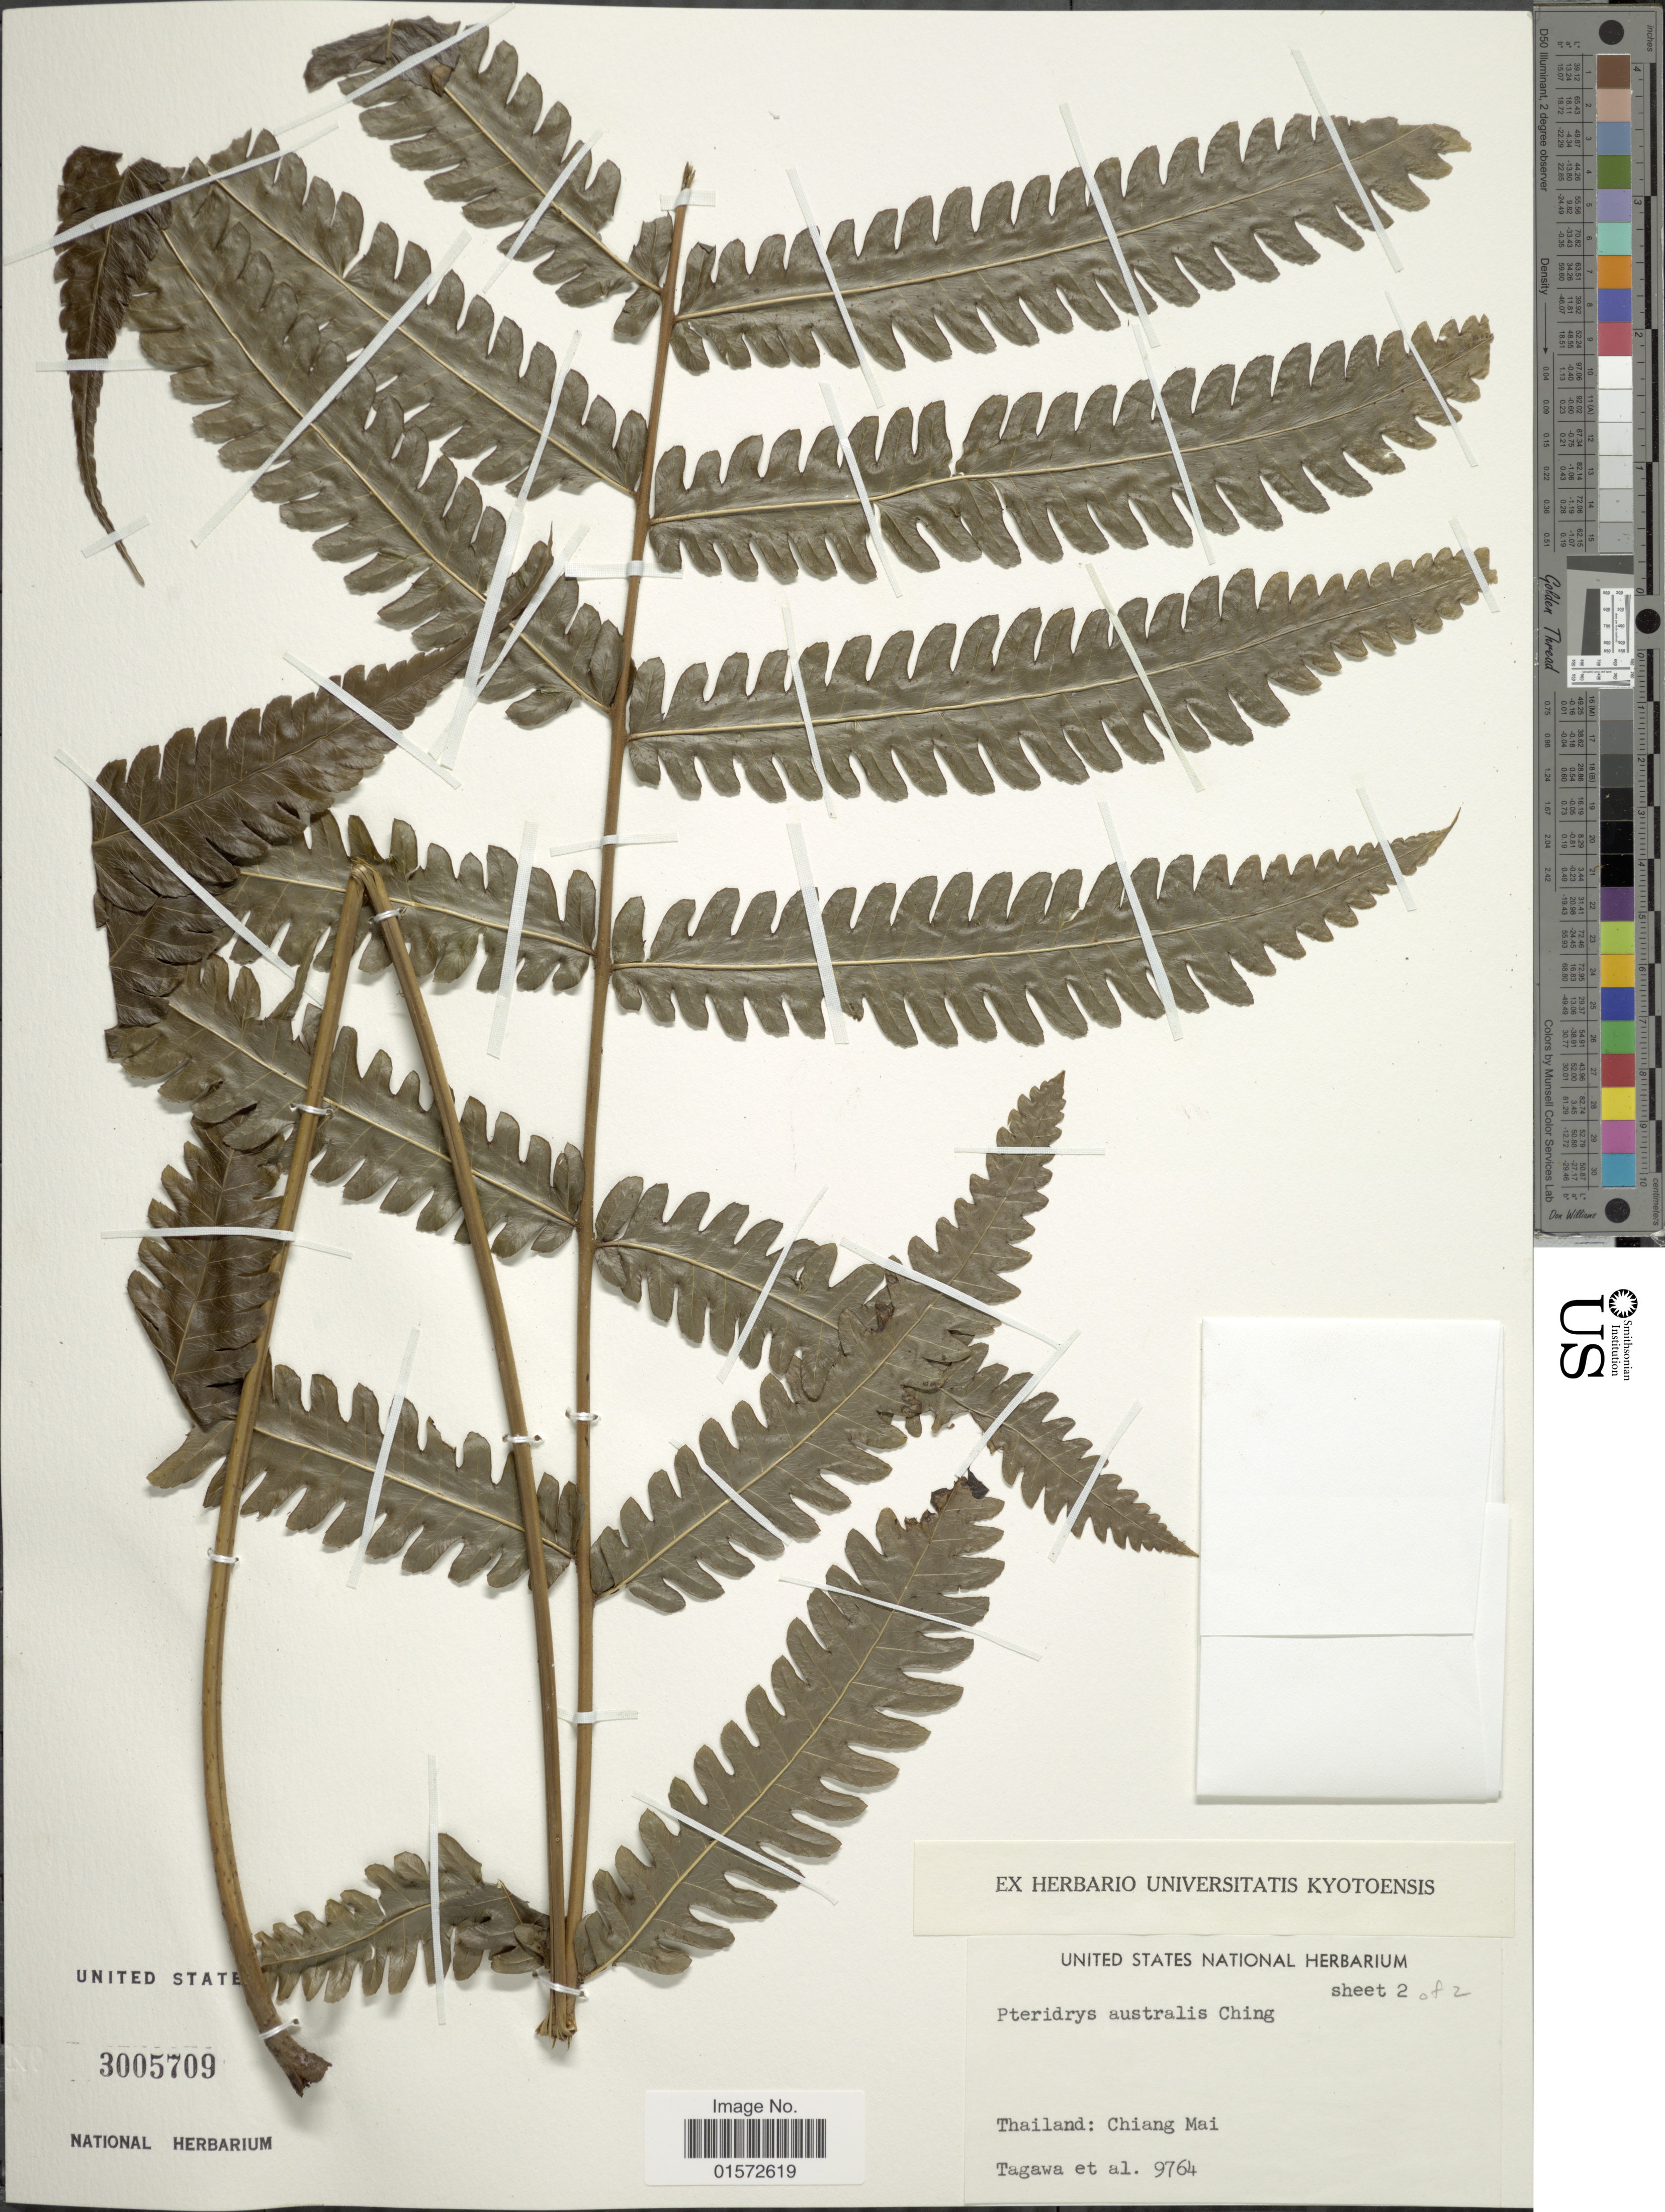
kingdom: Plantae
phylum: Tracheophyta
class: Polypodiopsida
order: Polypodiales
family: Tectariaceae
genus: Pteridrys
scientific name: Pteridrys australis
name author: Ching ex C. Chr. & Ching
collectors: Tagawa & et al.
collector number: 9764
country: Thailand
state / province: Chiang Mai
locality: Thailand: Chiang Mai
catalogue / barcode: US 3005709